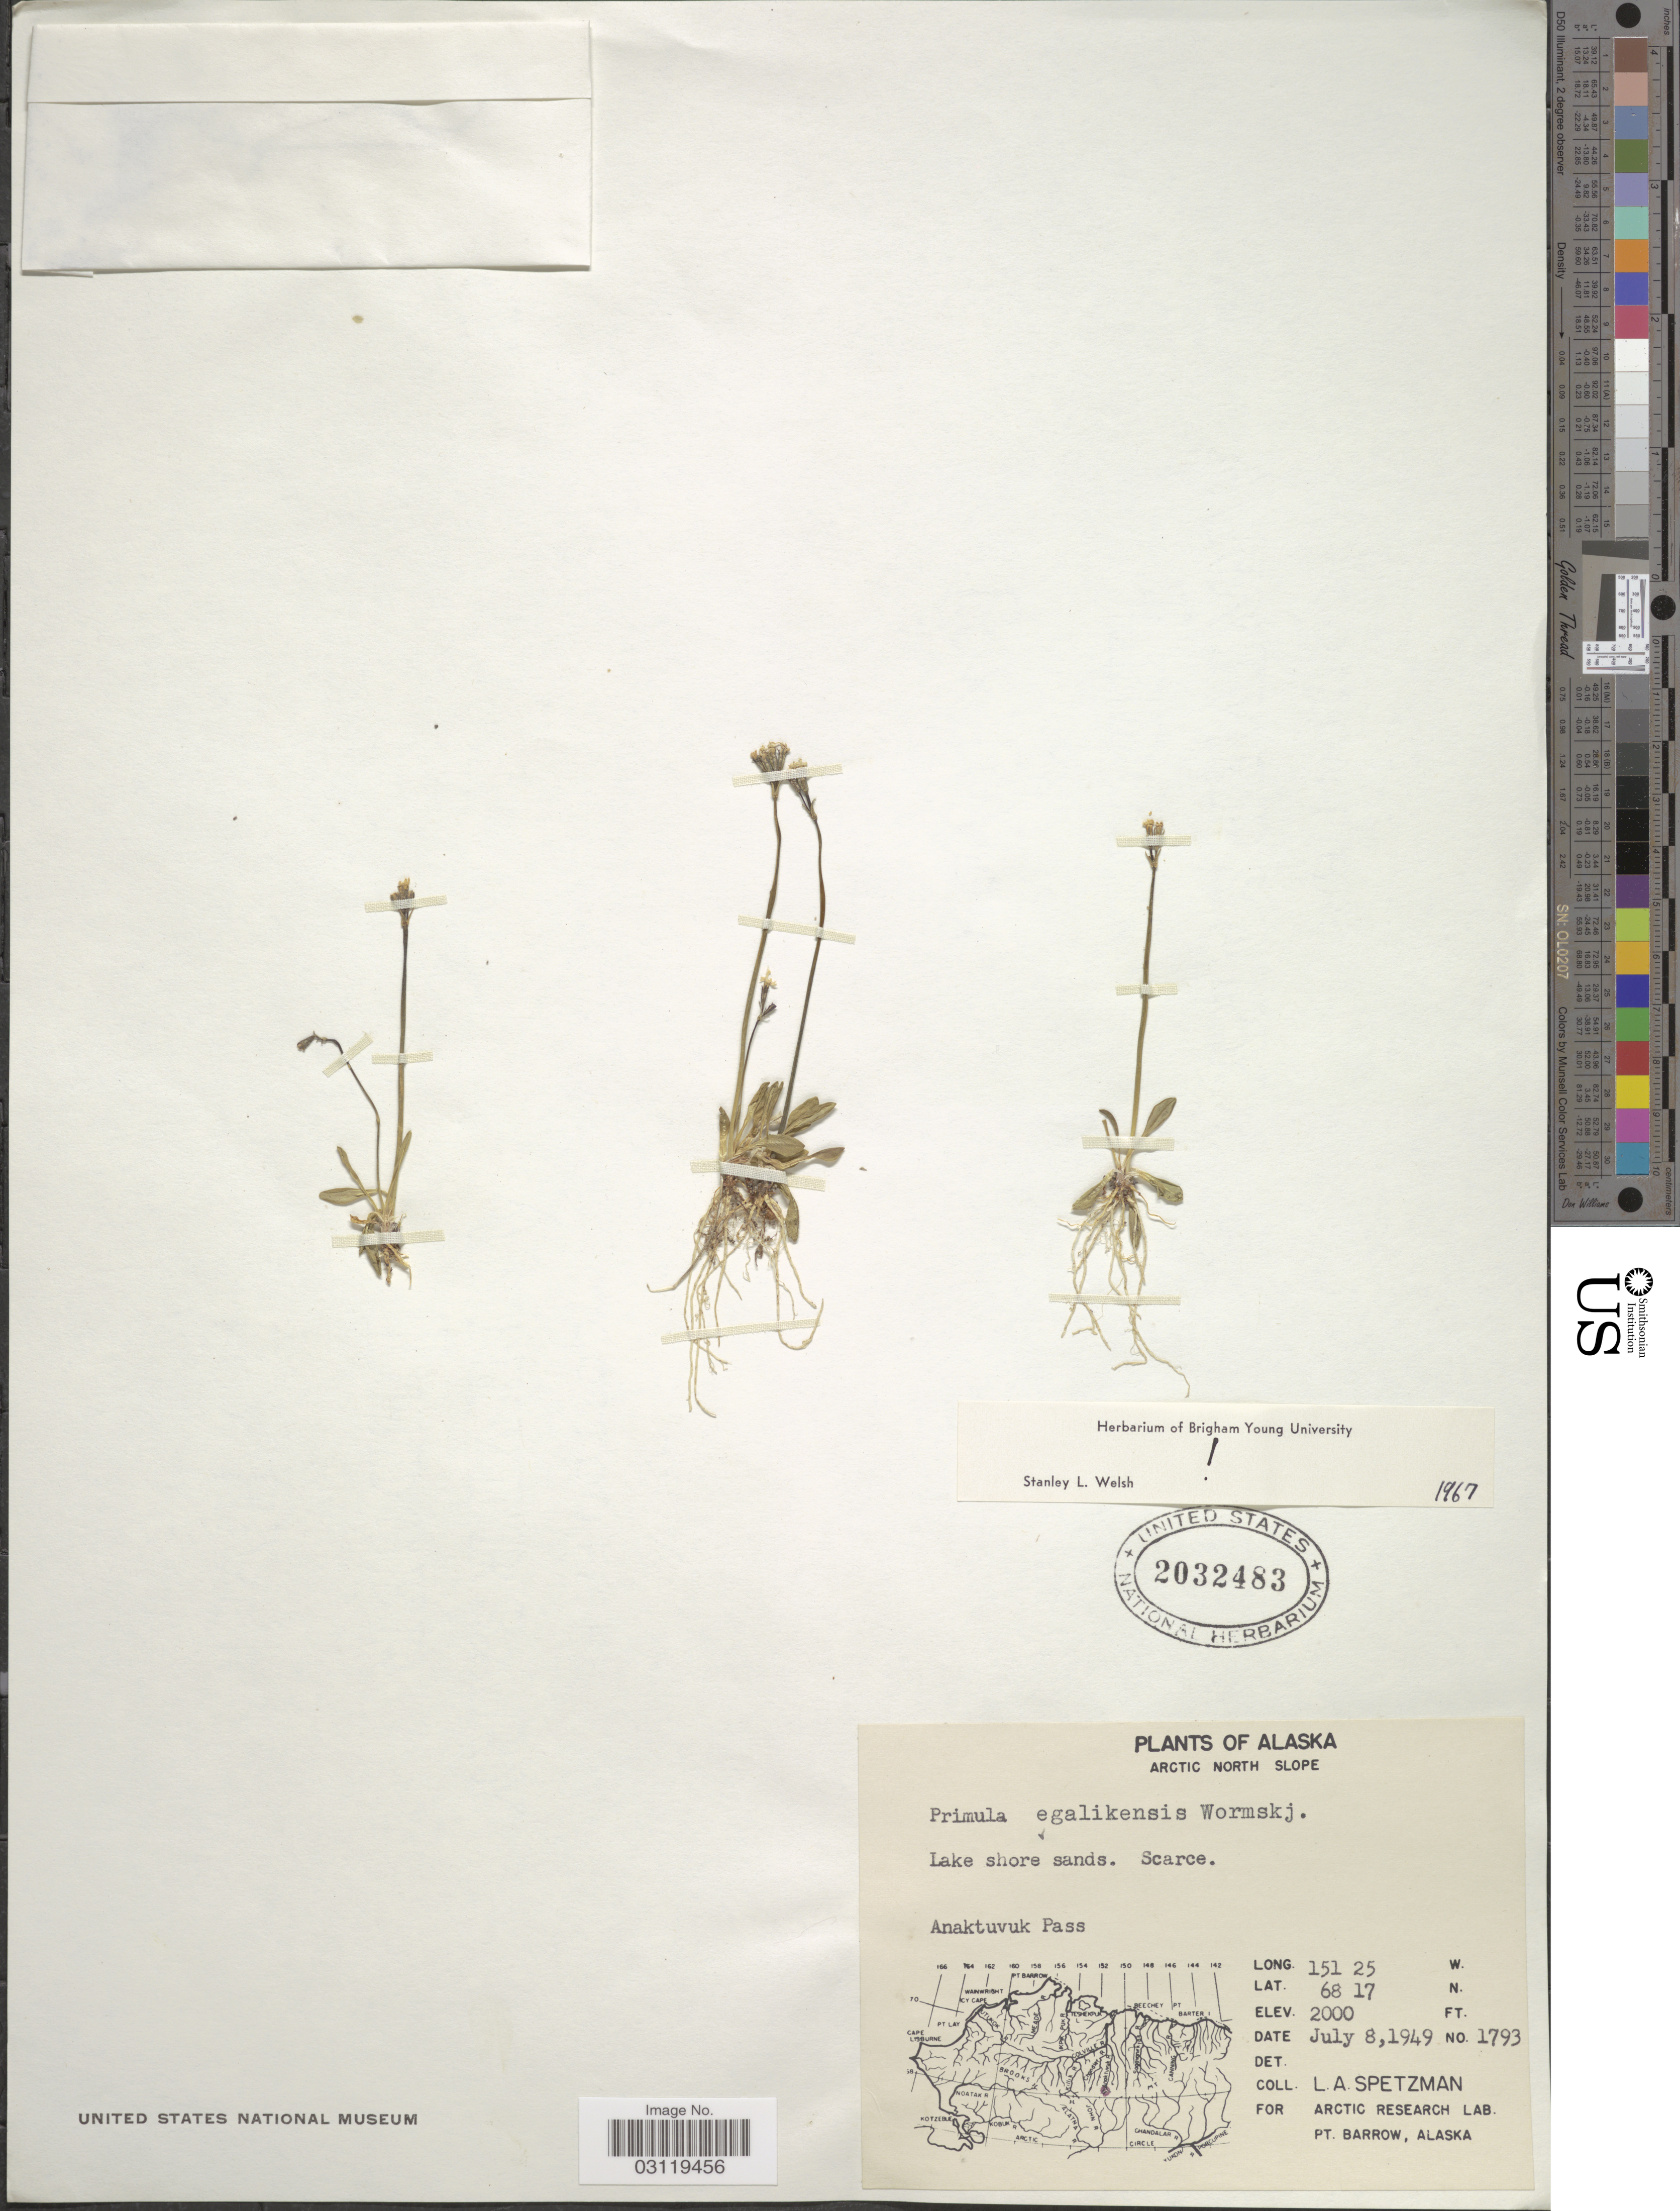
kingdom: Plantae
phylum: Tracheophyta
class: Magnoliopsida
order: Ericales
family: Primulaceae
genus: Primula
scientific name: Primula egaliksensis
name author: Wormsk.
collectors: L. Spetzman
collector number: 1793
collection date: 1949-07-08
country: United States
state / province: Alaska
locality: Arctic North Slope. Anaktuvuk Pass.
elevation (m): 610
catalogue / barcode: US 2032483